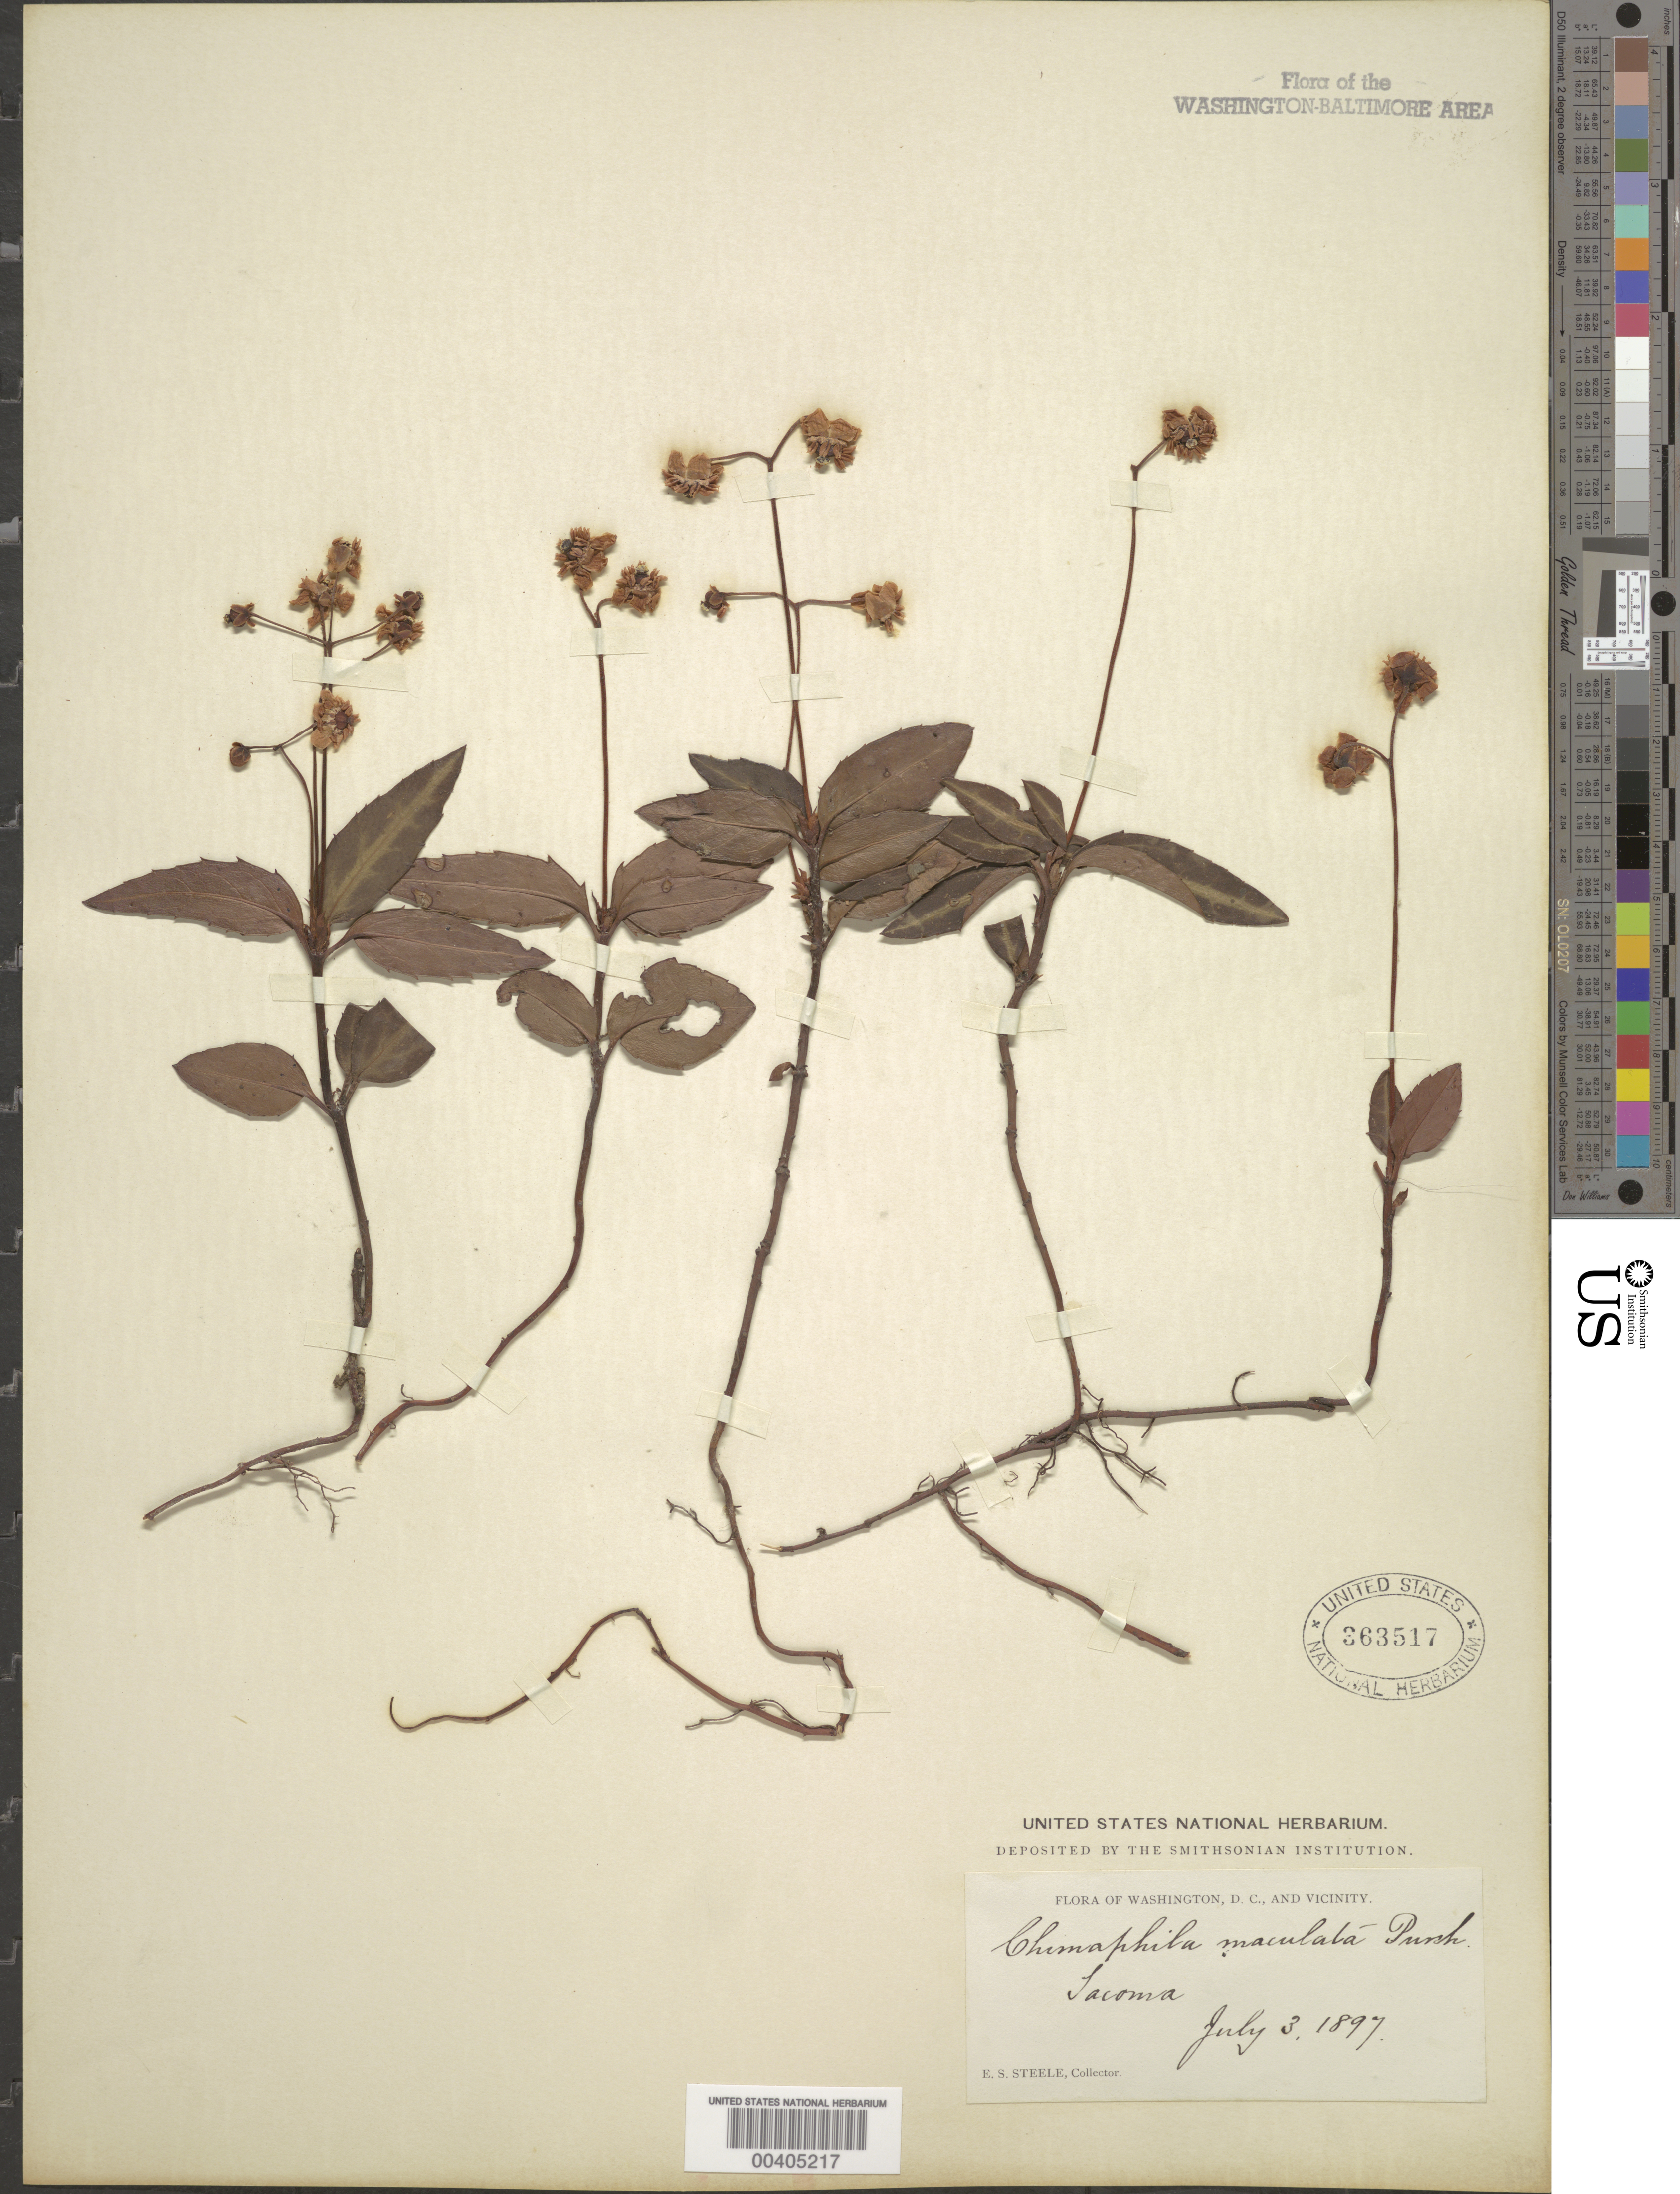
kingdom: Plantae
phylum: Tracheophyta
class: Magnoliopsida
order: Ericales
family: Ericaceae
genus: Chimaphila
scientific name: Chimaphila maculata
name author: (L.) Pursh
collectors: E. Steele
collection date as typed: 03 Jul 1897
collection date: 1897-07-03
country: United States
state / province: District of Columbia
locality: Takoma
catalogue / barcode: US 363517